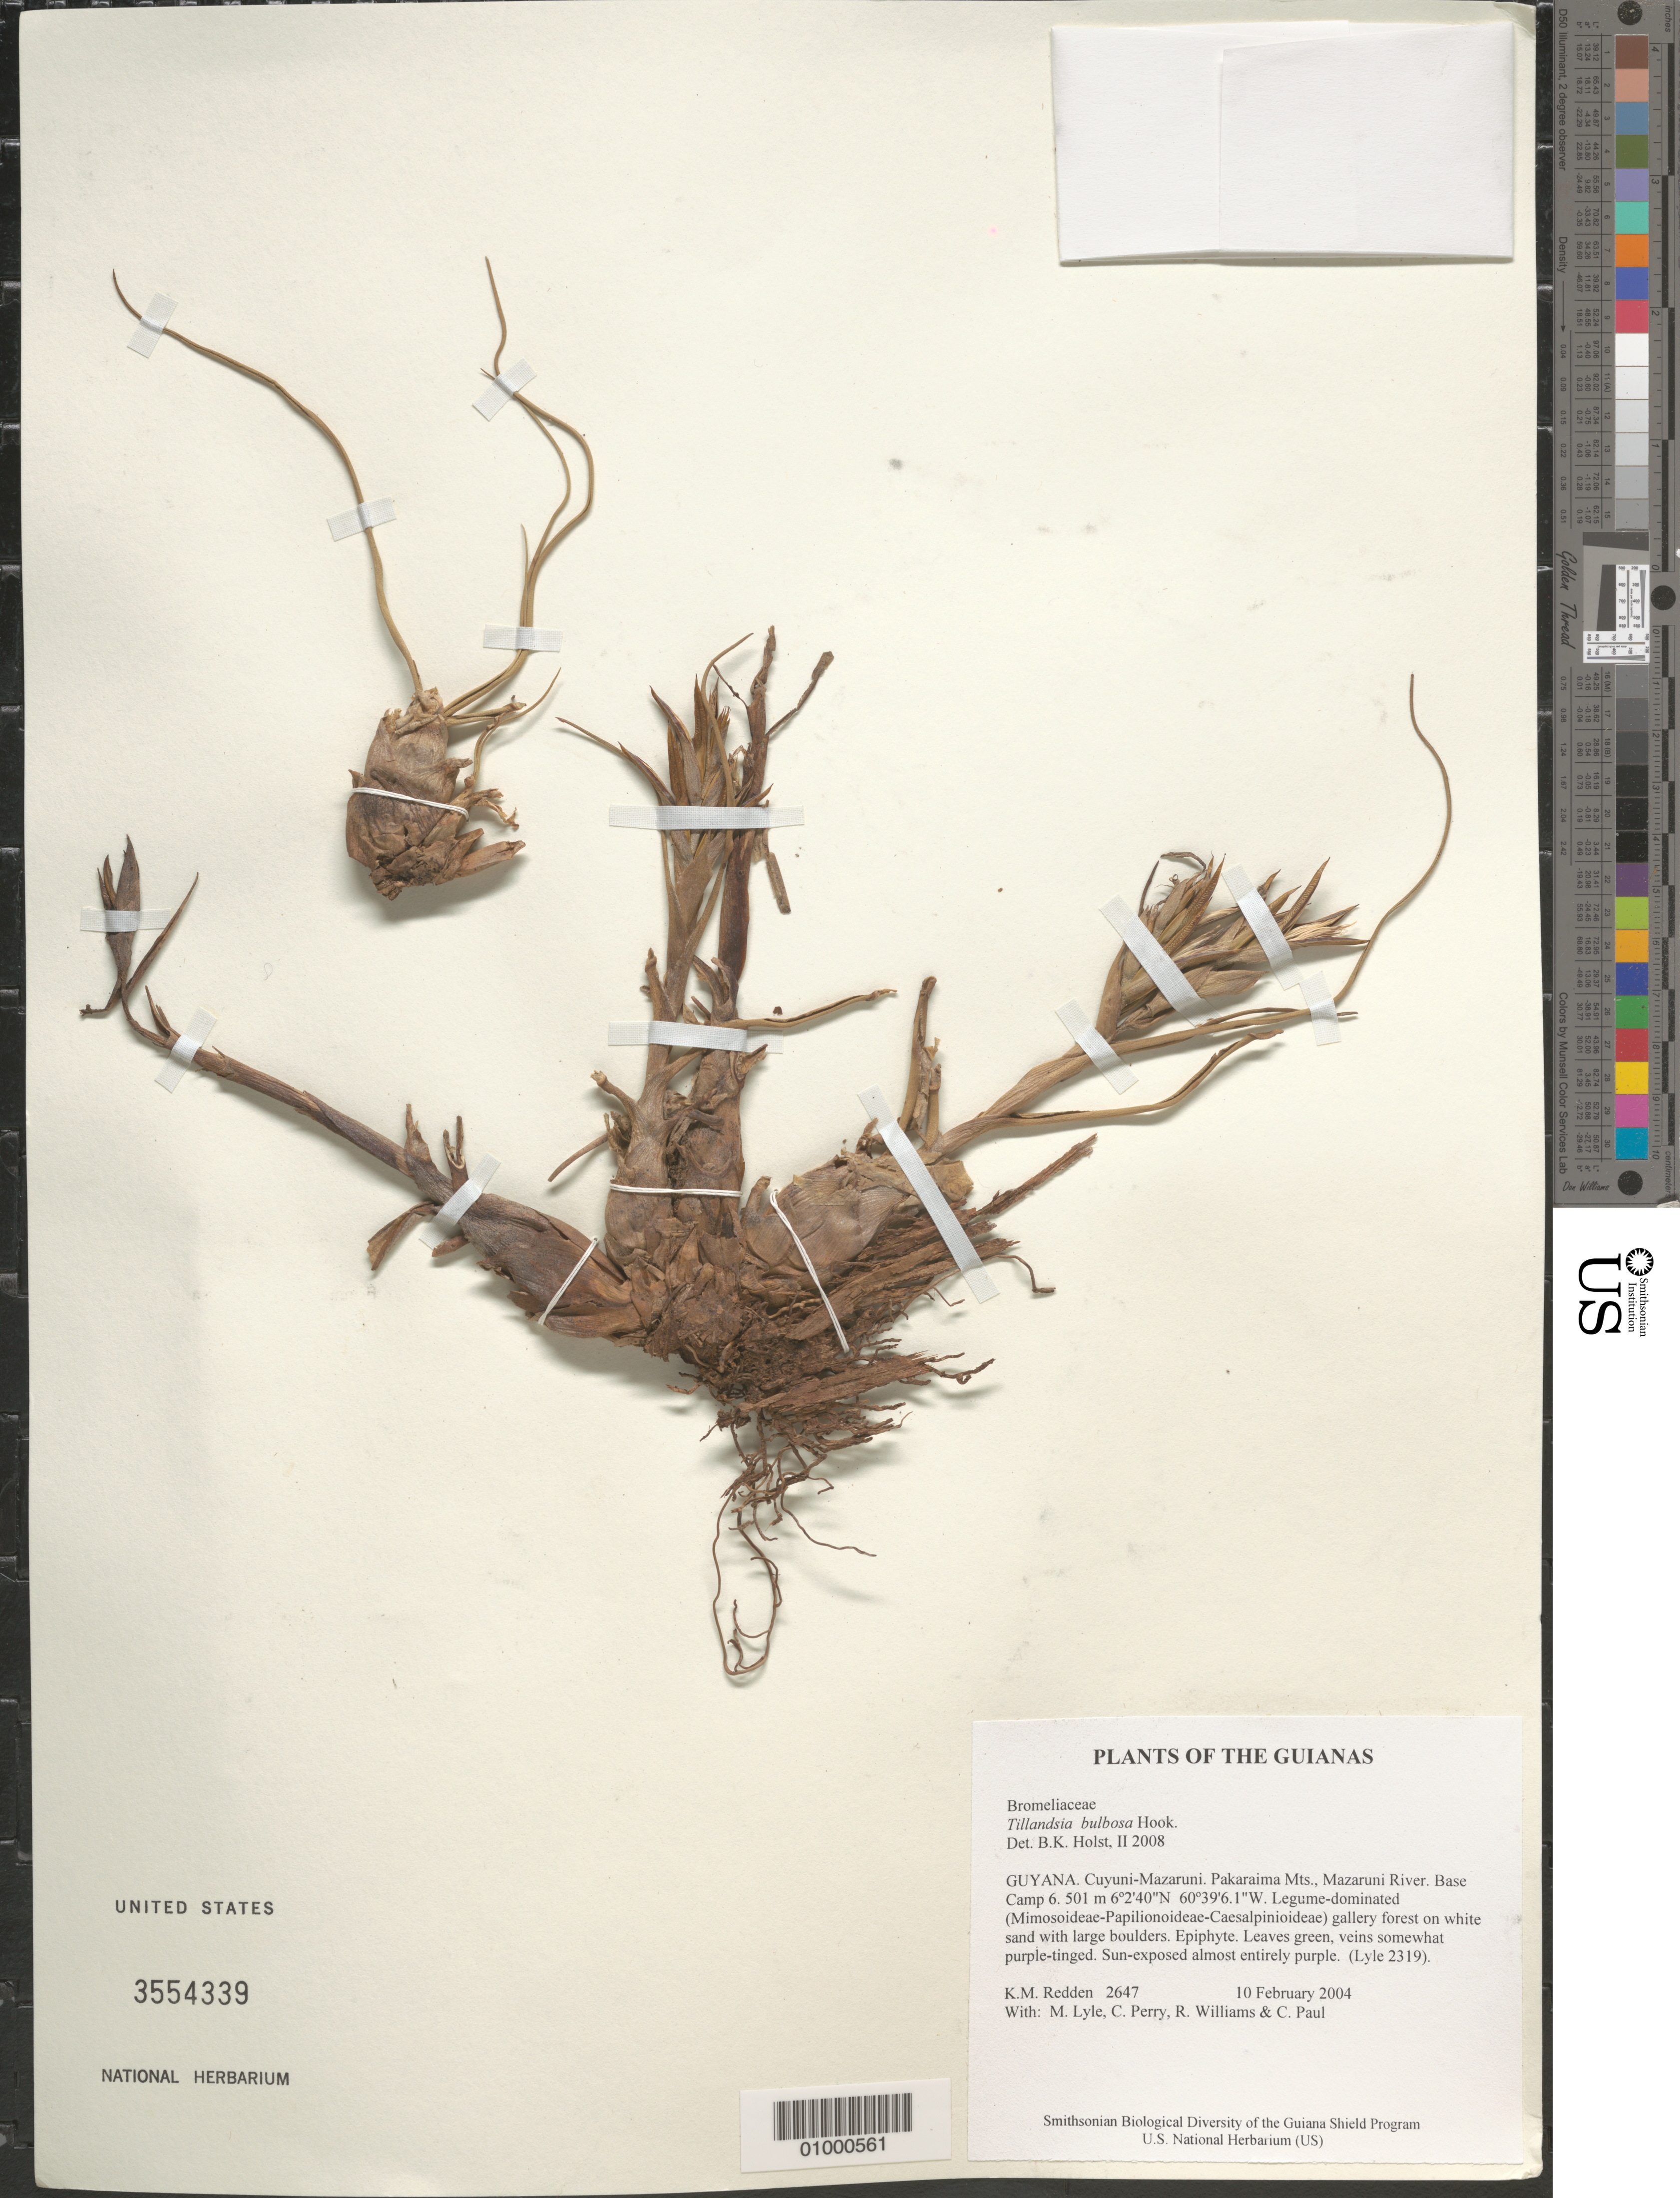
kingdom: Plantae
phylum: Tracheophyta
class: Liliopsida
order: Poales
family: Bromeliaceae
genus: Tillandsia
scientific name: Tillandsia bulbosa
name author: Hook.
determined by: Holst, Bruce K.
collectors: K. M. Redden, M. Lyle, C. Perry, R. Williams & C. Paul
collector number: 2647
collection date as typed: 10 February 2004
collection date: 2004-02-10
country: Guyana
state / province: Cuyuni-Mazaruni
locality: Pakaraima Mts., Mazaruni River. Base Camp 6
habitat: Legume-dominated (Mimosoideae-Papilionoideae-Caesalpinioideae) gallery forest on white sand with large boulders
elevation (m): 501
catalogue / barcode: US 3554339